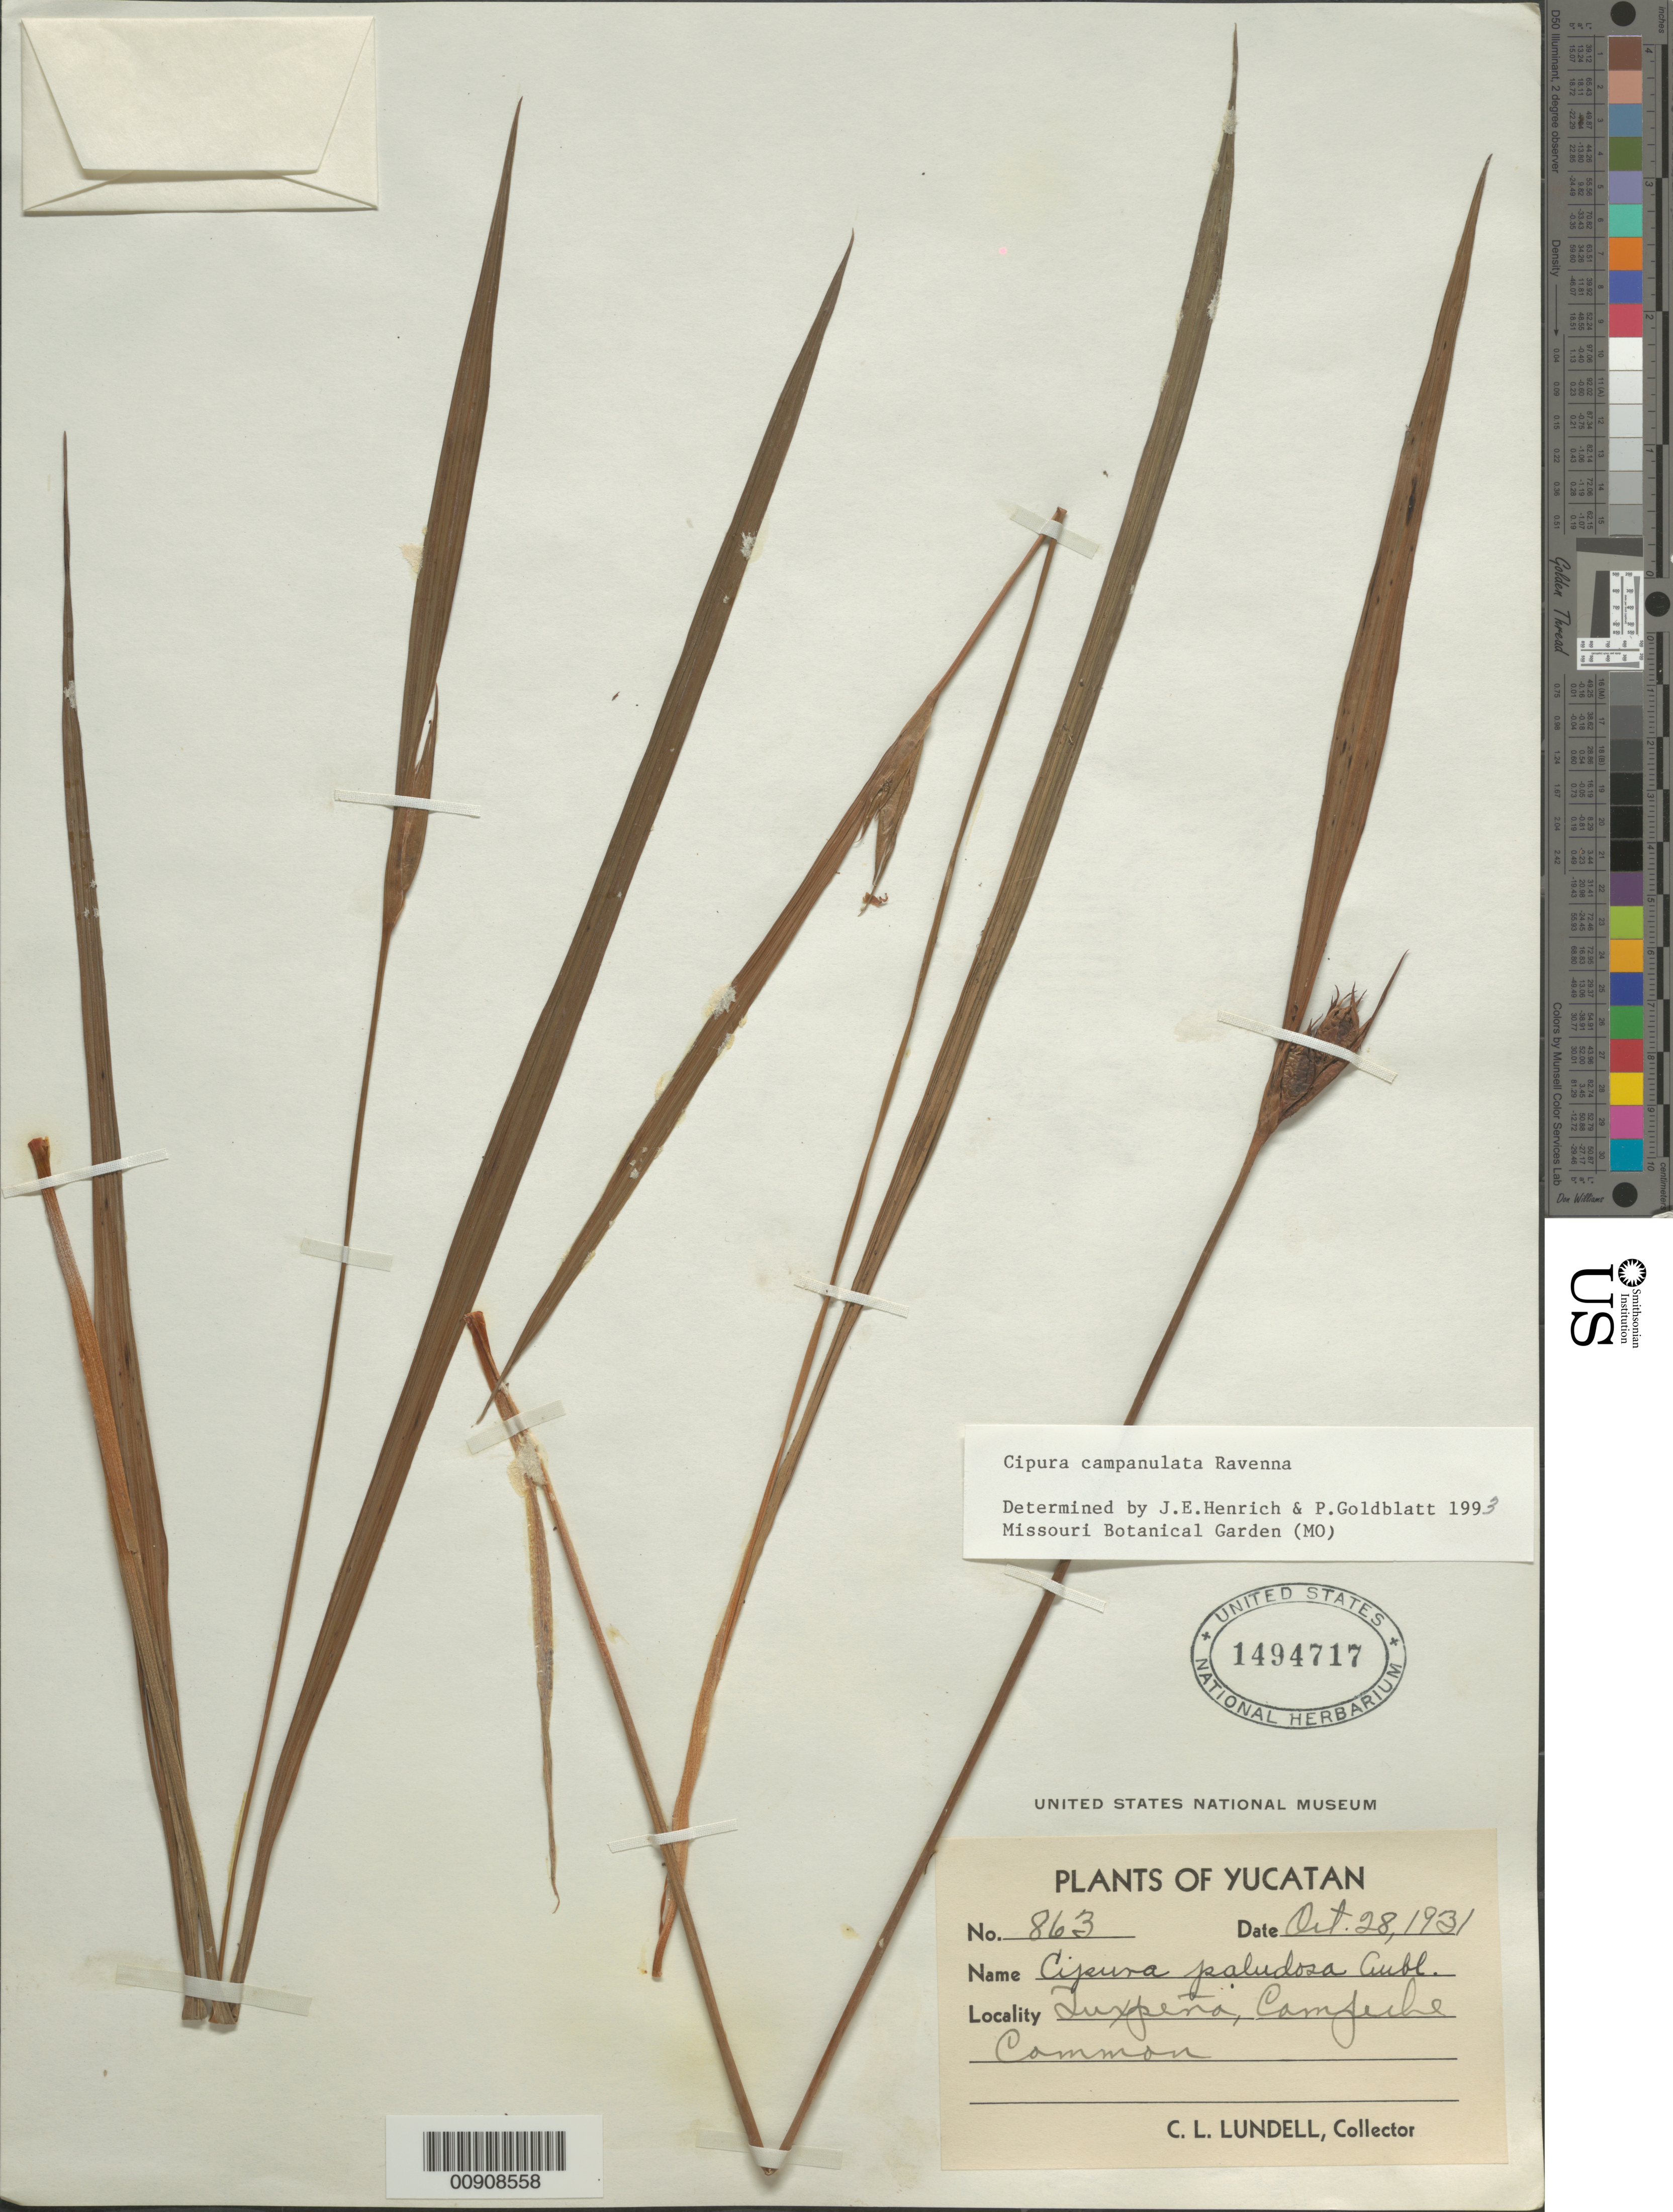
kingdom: Plantae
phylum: Tracheophyta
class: Liliopsida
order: Asparagales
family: Iridaceae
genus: Cipura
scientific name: Cipura campanulata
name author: Ravenna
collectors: C. L. Lundell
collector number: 863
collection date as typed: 28 Oct 1931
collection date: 1931-10-28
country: Mexico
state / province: Campeche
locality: Tuxpeña, Campeche.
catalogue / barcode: US 1494717